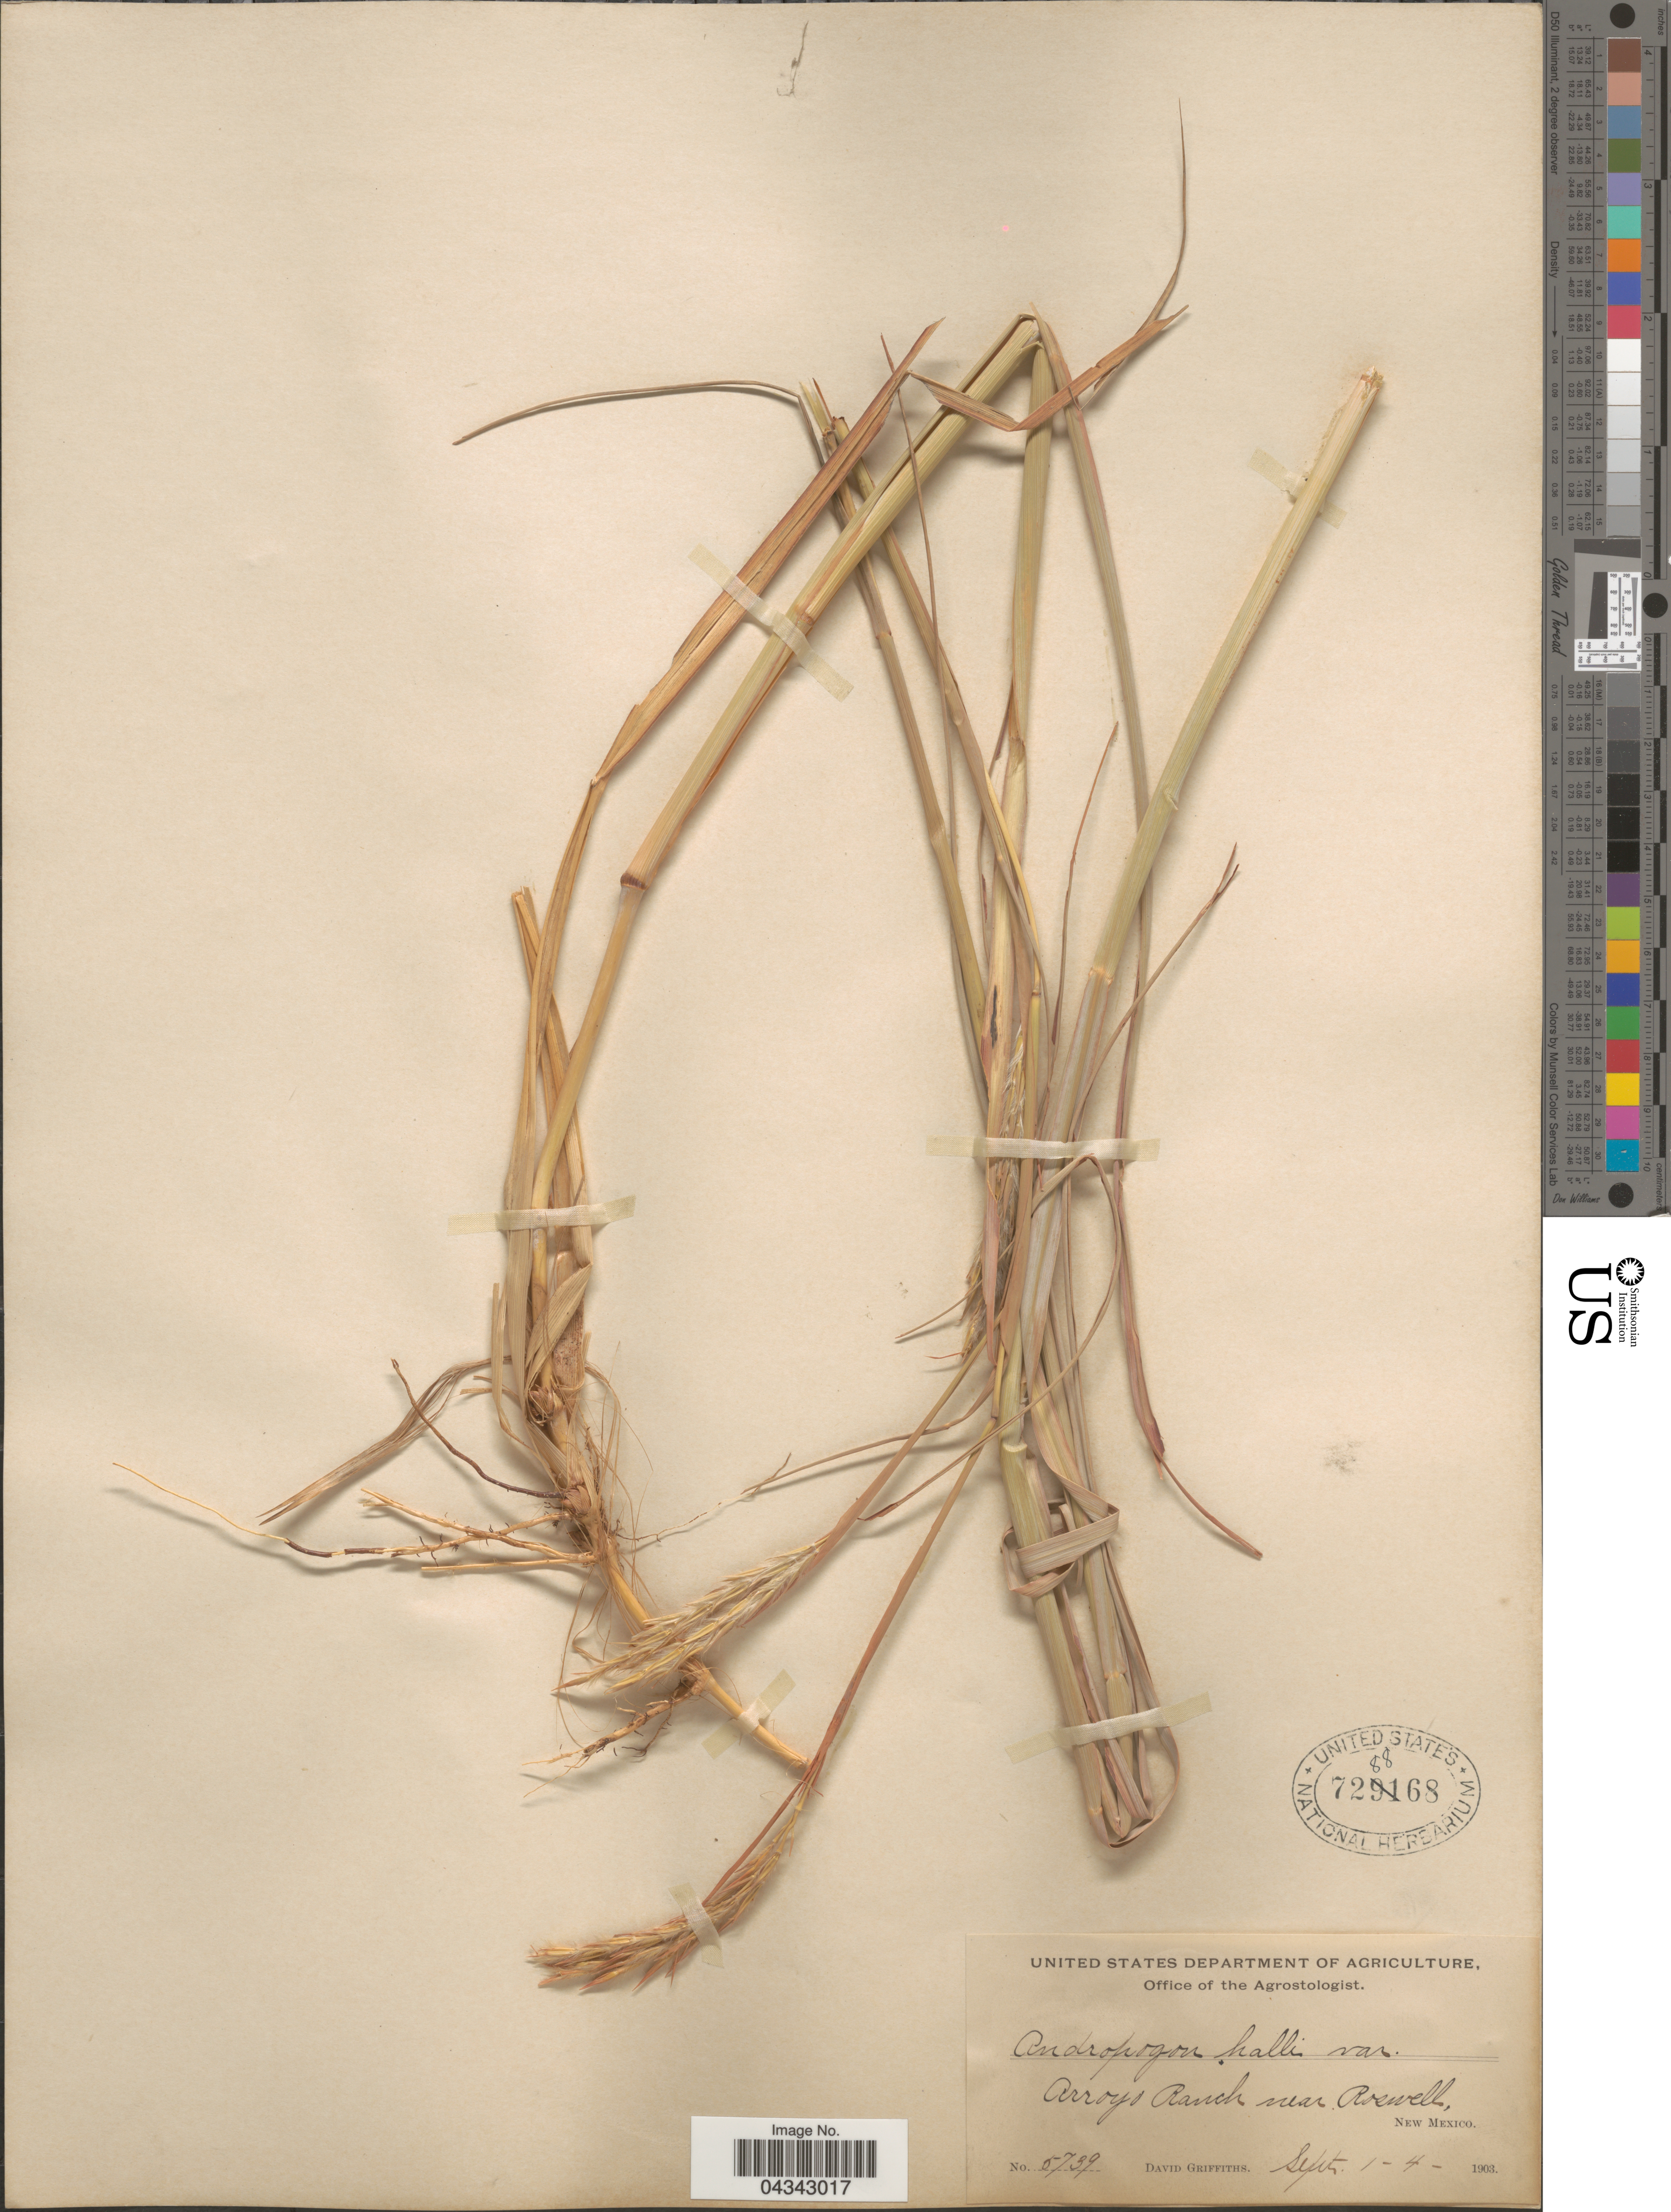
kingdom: Plantae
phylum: Tracheophyta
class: Liliopsida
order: Poales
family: Poaceae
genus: Andropogon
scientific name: Andropogon gerardii subsp. hallii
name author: (Hack.) Wipff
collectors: D. Griffiths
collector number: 5739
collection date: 1903-09-01/1903-09-04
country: United States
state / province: New Mexico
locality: Arroyo Ranch near Roswell.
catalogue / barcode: US 728868